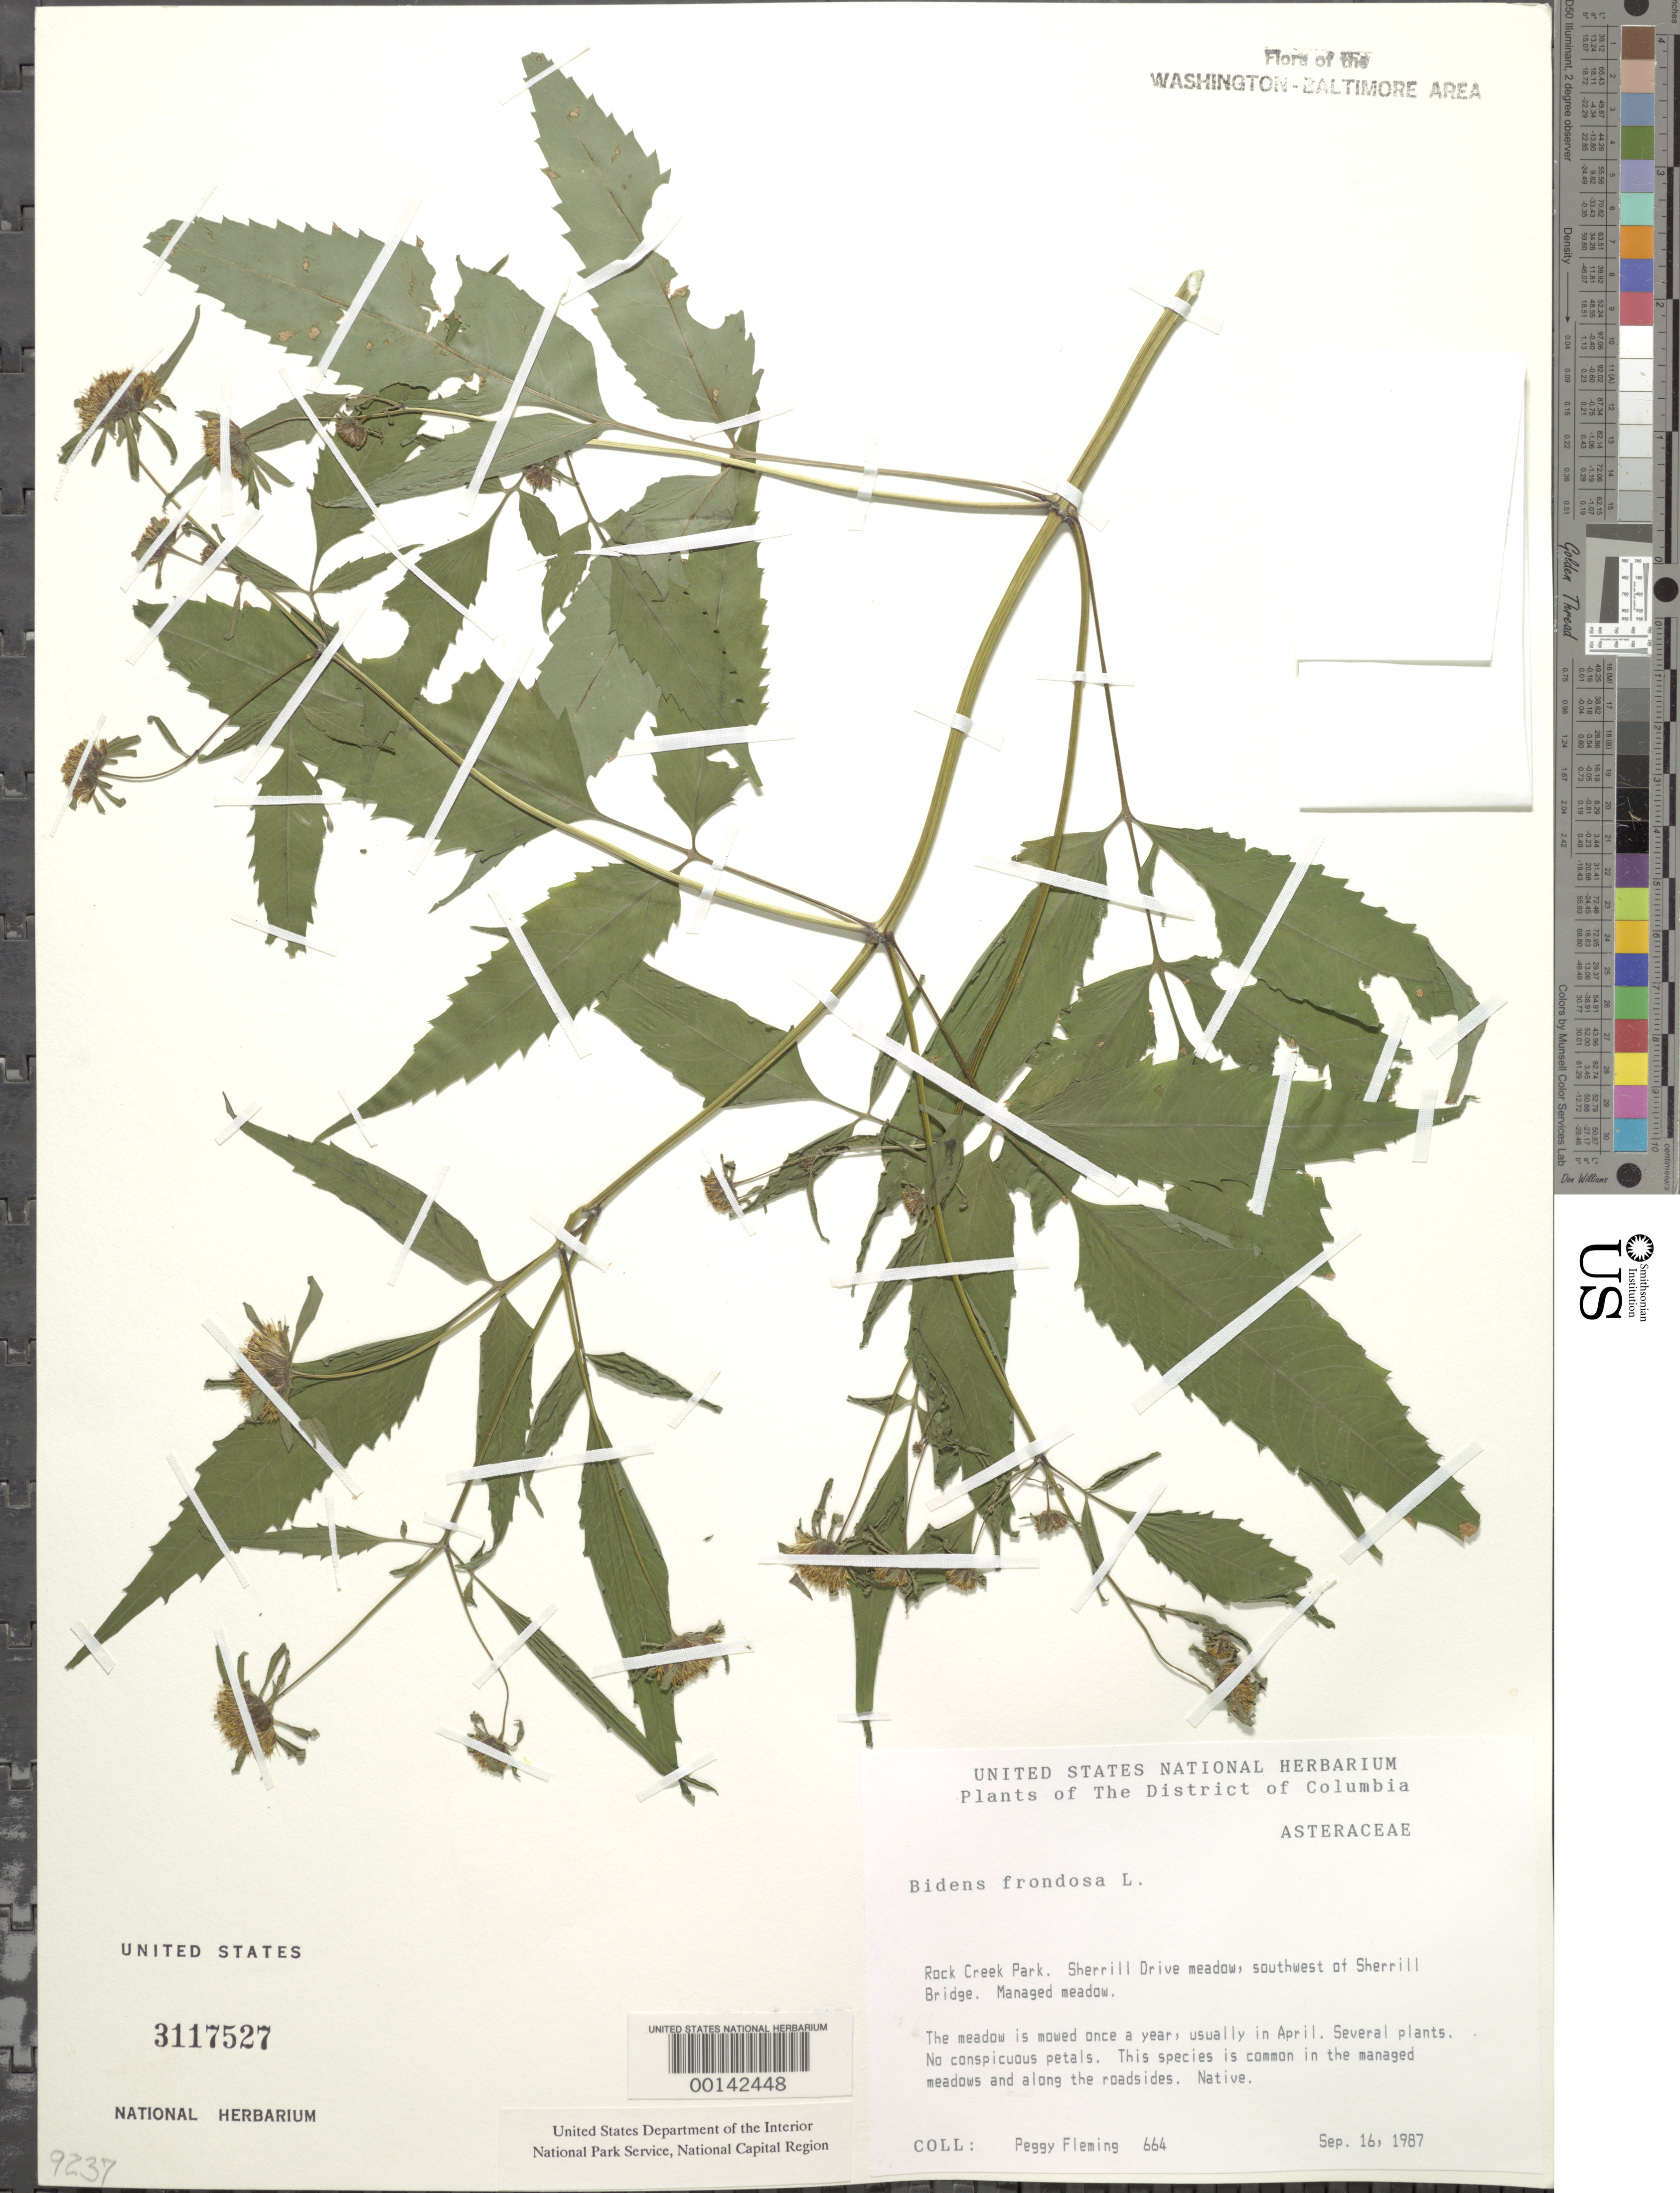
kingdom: Plantae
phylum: Tracheophyta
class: Magnoliopsida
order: Asterales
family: Asteraceae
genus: Bidens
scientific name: Bidens frondosa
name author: L.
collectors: P. Fleming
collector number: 664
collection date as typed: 16 Sep 1987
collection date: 1987-09-16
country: United States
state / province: District of Columbia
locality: Rock Creek Park. Sherrill Drive meadow, southwest of Sherrill Bridge. Rock Creek Park & vicinity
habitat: Managed meadow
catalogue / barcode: US 3117527